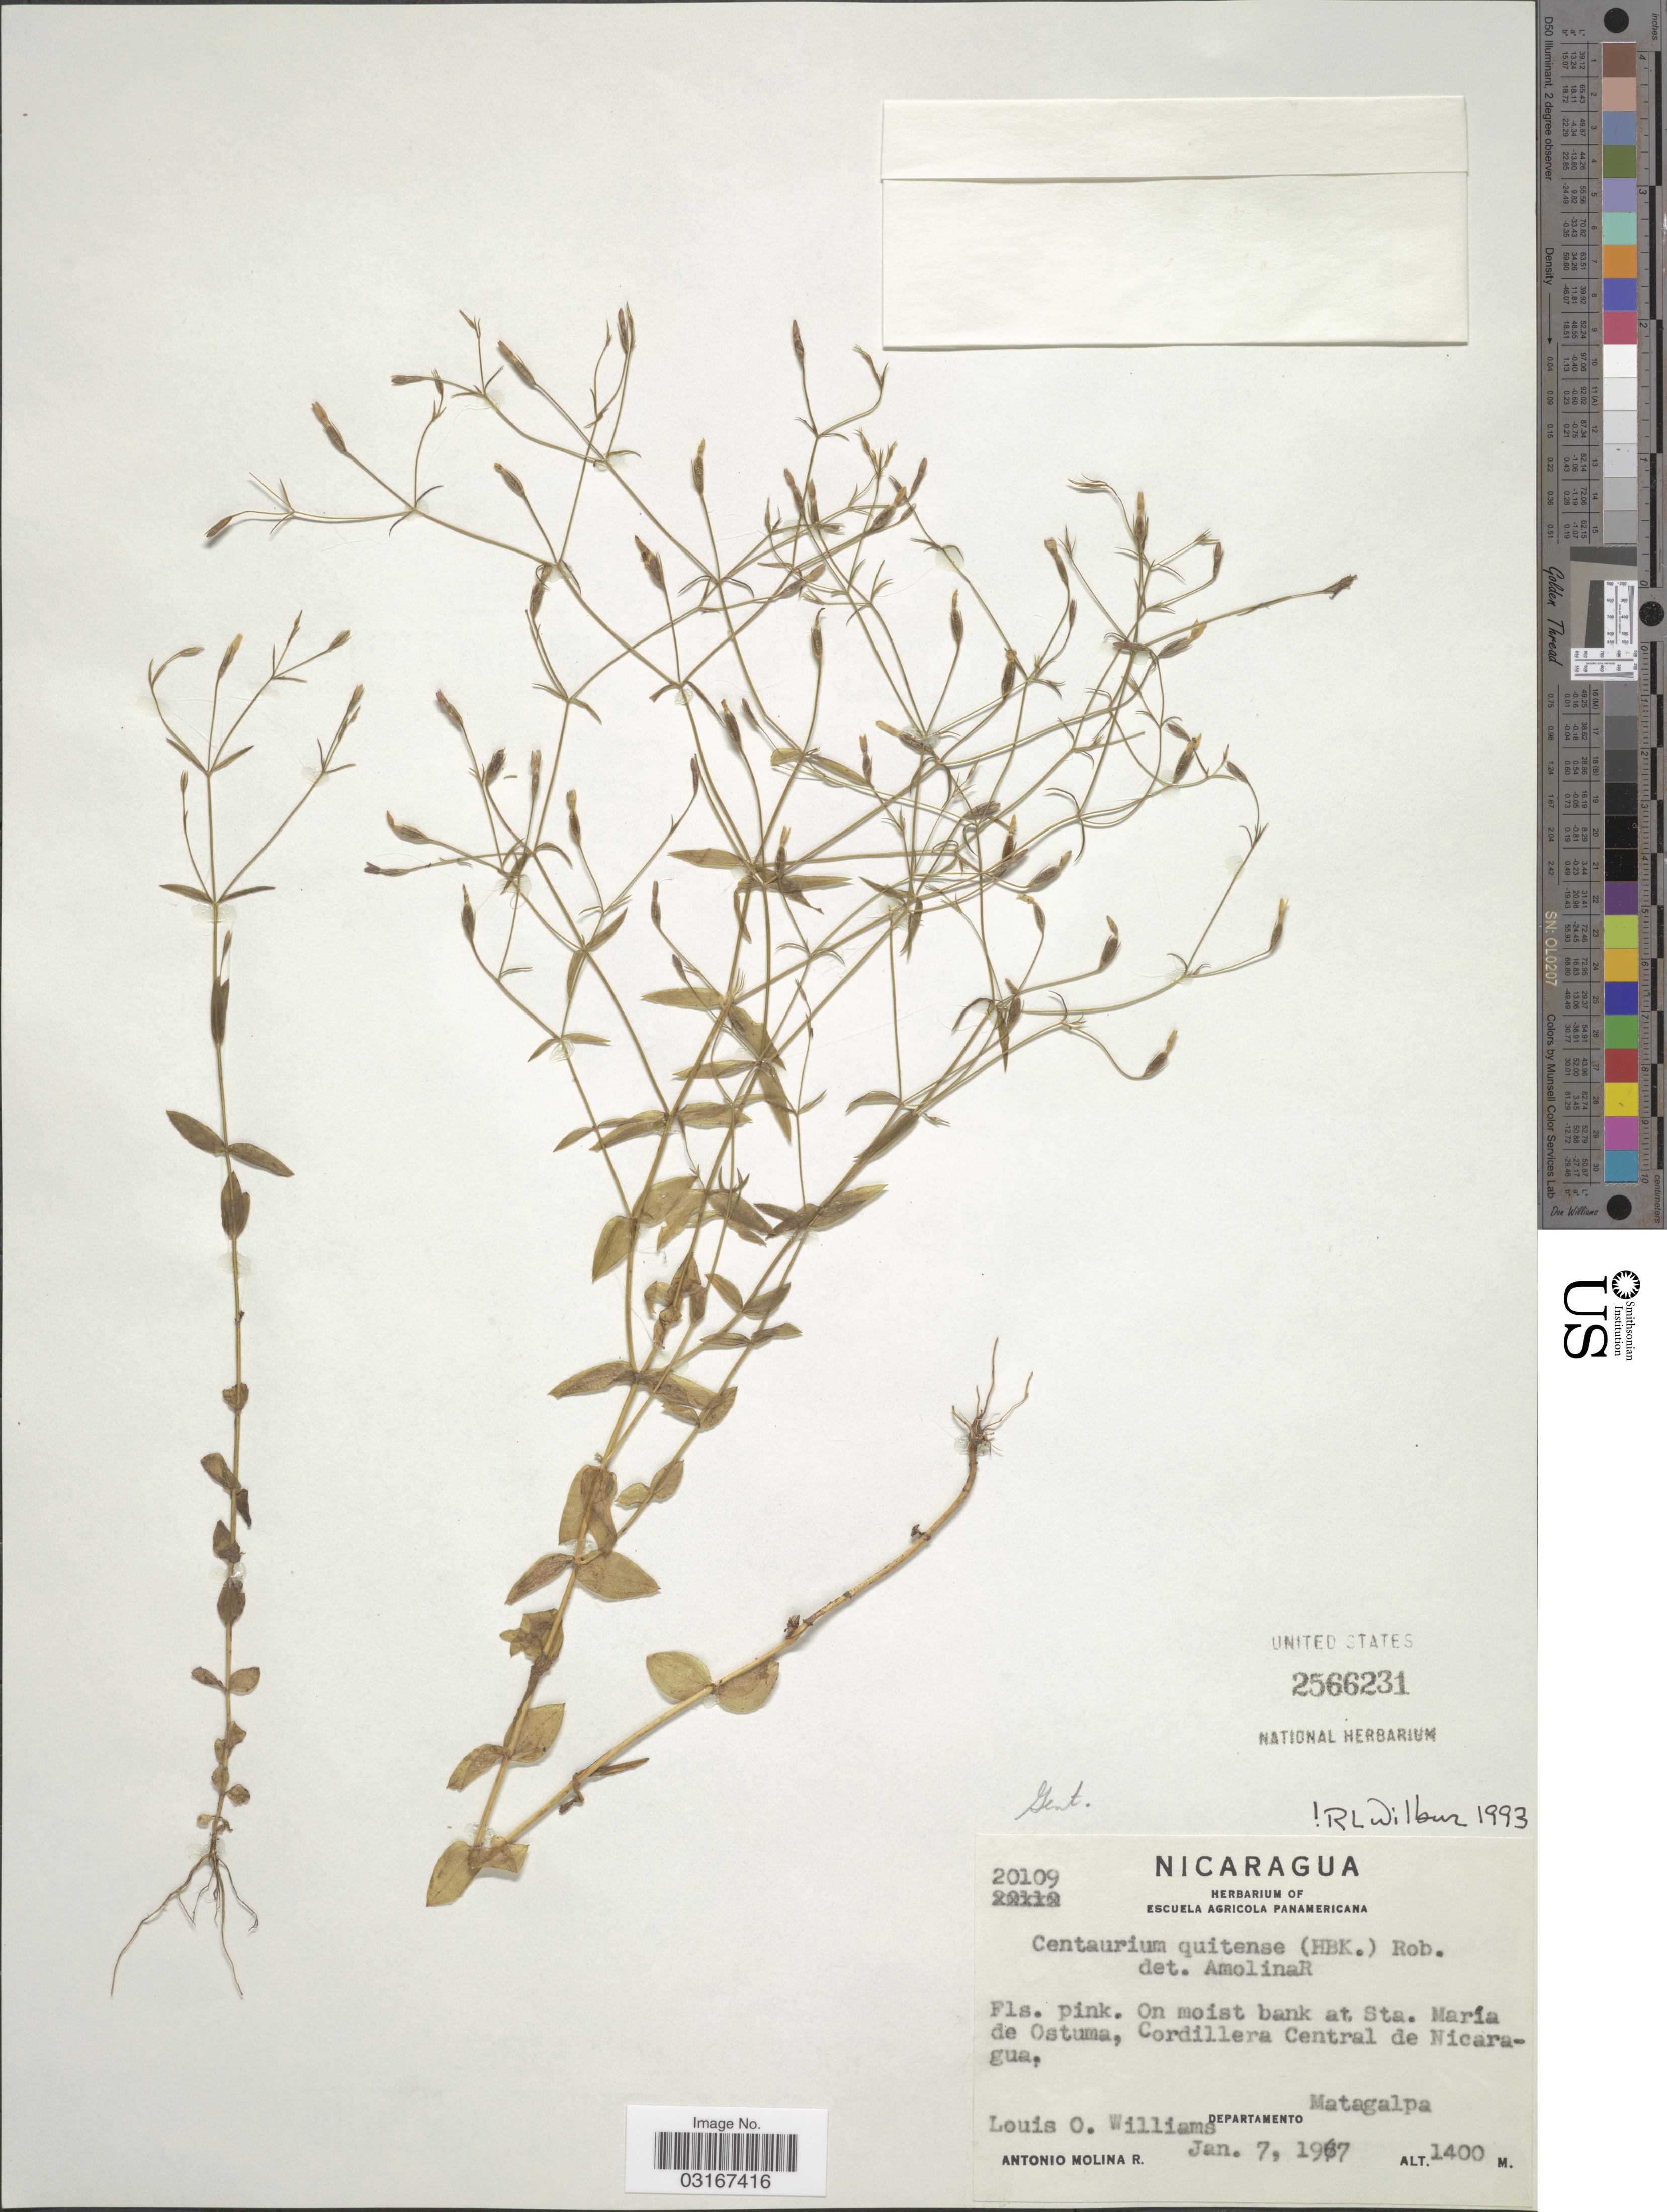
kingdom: Plantae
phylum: Tracheophyta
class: Magnoliopsida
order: Gentianales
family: Gentianaceae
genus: Centaurium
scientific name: Centaurium quitense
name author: (Kunth) B.L. Rob.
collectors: L. O. Williams & A. Molina R.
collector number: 20109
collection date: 1967-01-07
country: Nicaragua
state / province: Matagalpa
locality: On moist bank at Sta. María de Ostuma, Cordillera Central de Nicaragua, Departamento Matagalpa.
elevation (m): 1400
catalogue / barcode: US 2566231